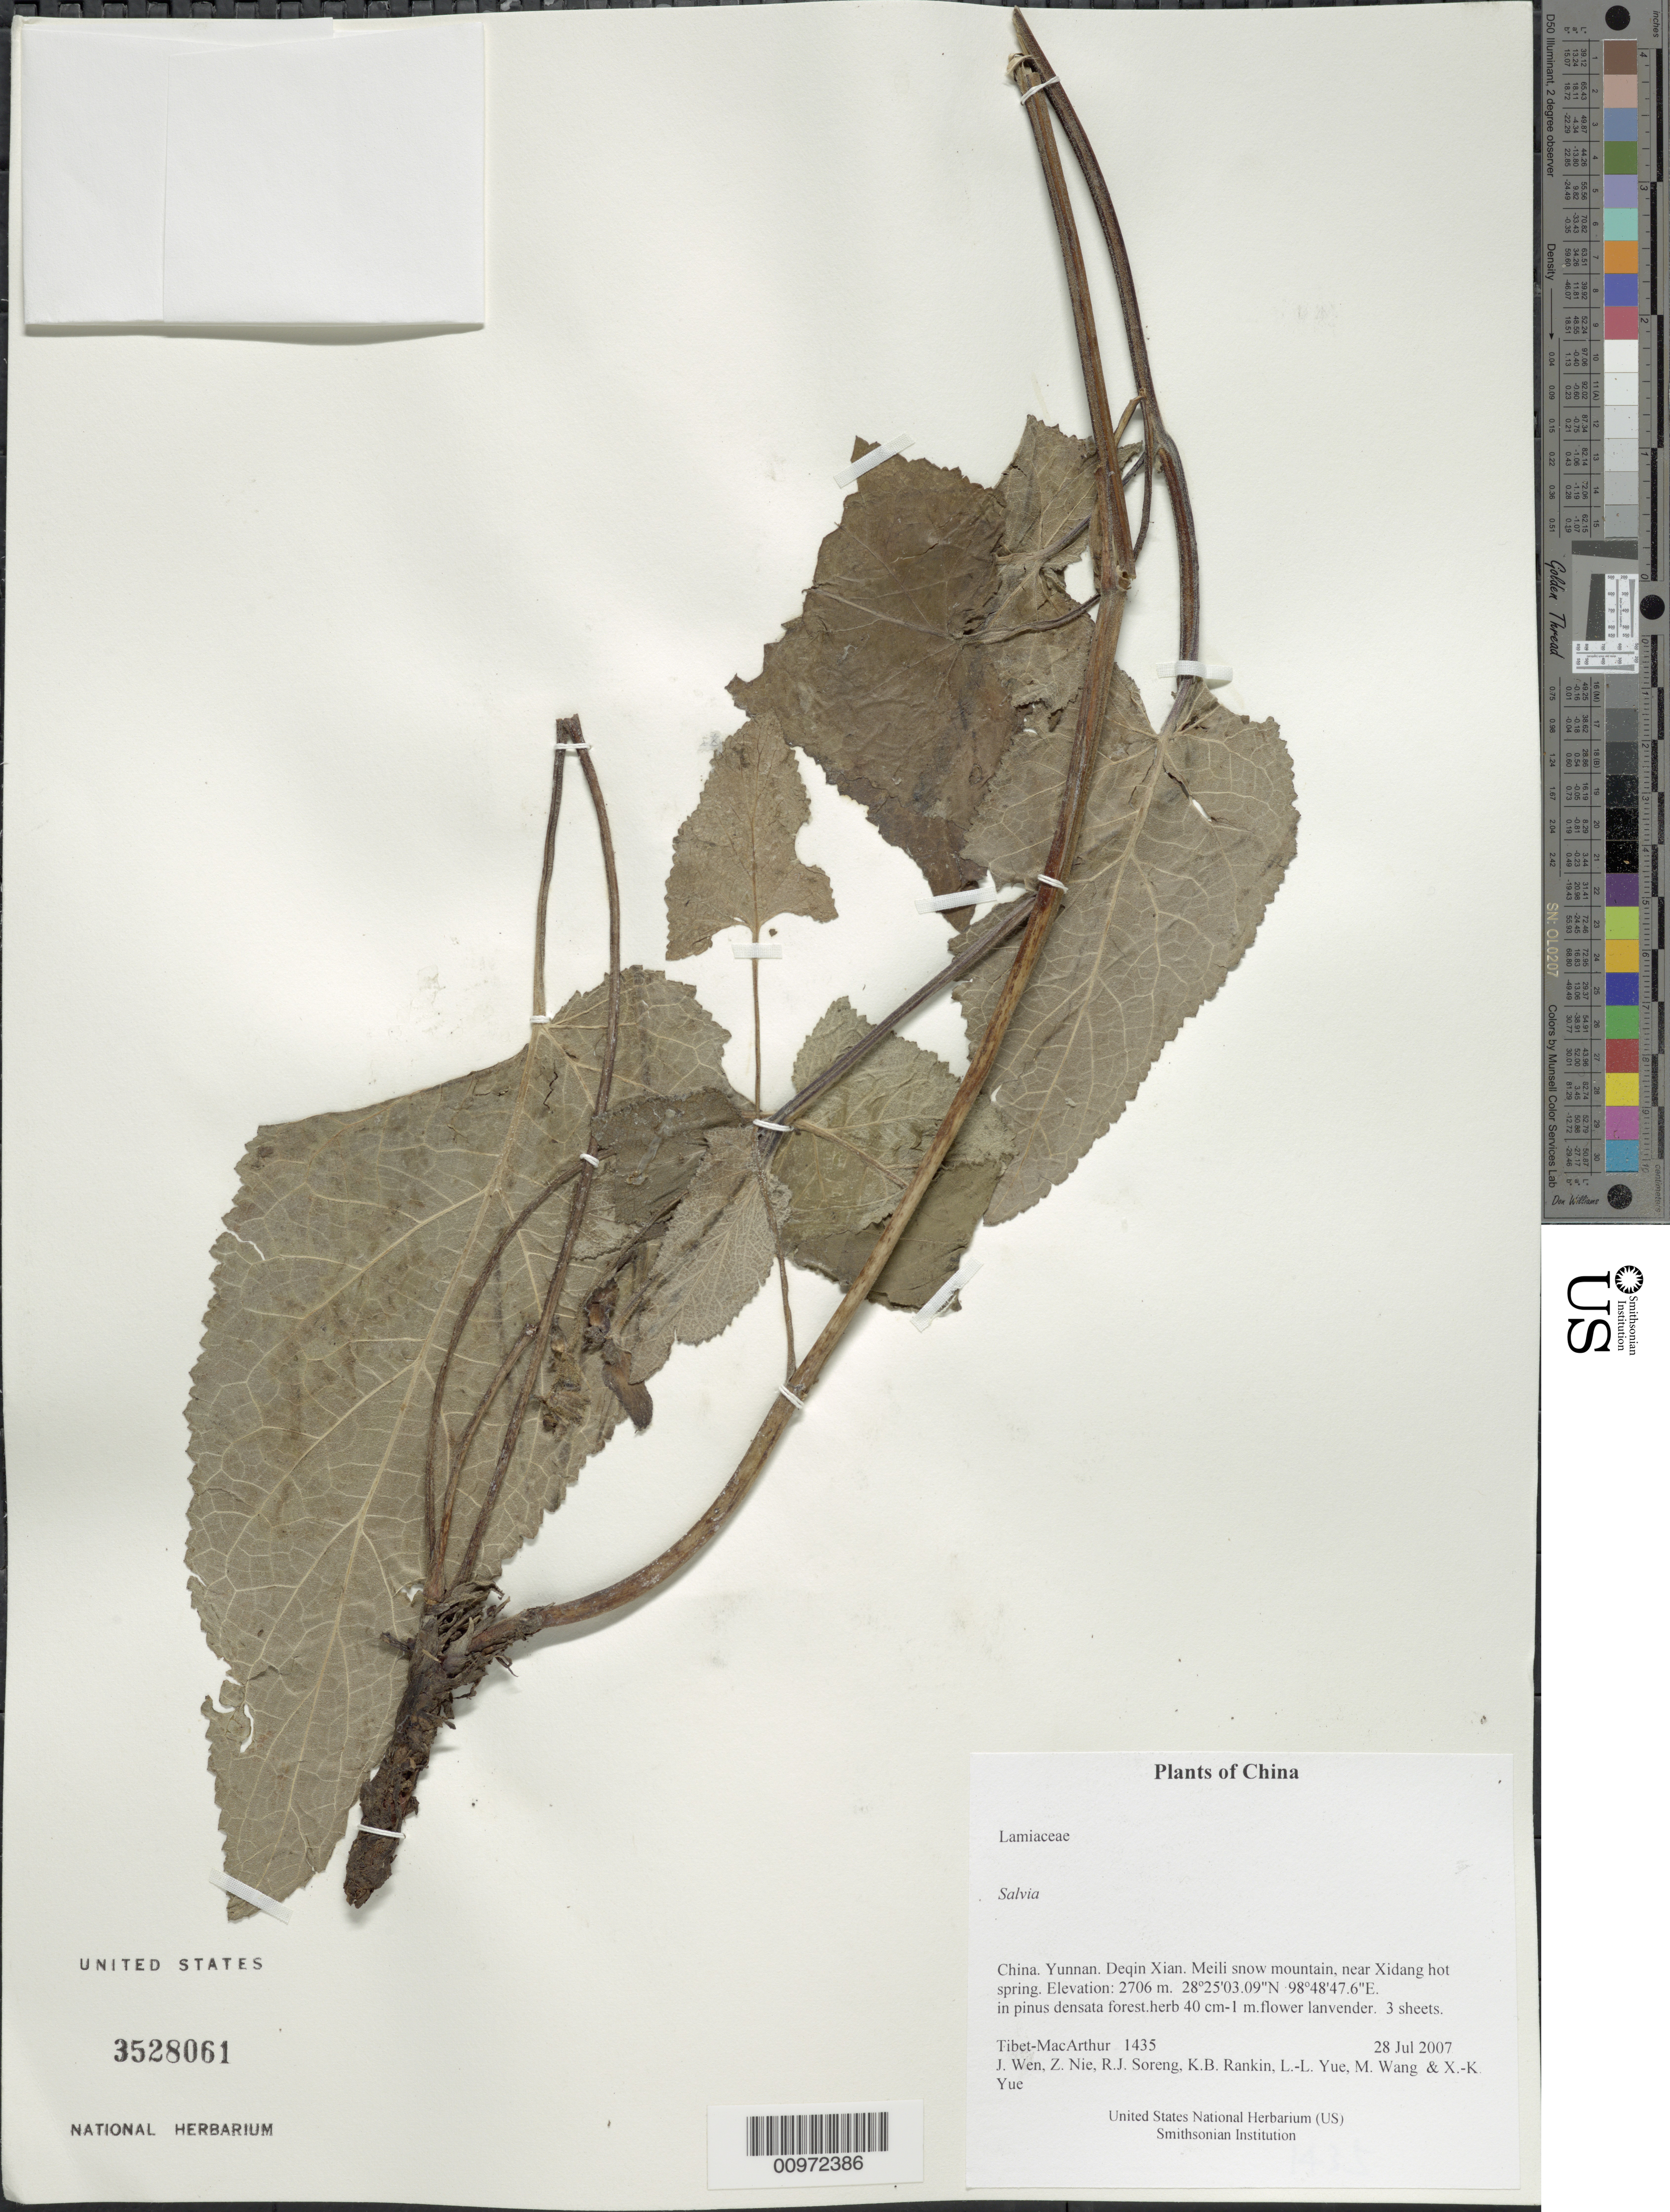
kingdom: Plantae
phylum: Tracheophyta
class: Magnoliopsida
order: Lamiales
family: Lamiaceae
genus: Salvia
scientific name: Salvia thormannii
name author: Urb.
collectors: Tibet-MacArthur, J. Wen, Z. Nie, R. J. Soreng, K. Rankin, L. Yue, M. Wang & X. Yue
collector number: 1435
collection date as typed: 28 Jul 2007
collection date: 2007-07-28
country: China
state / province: Yunnan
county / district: Deqin Xian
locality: Meili snow mountain, near Xidang hot spring.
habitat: In pinus densata forest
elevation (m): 2706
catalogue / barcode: US 3528061